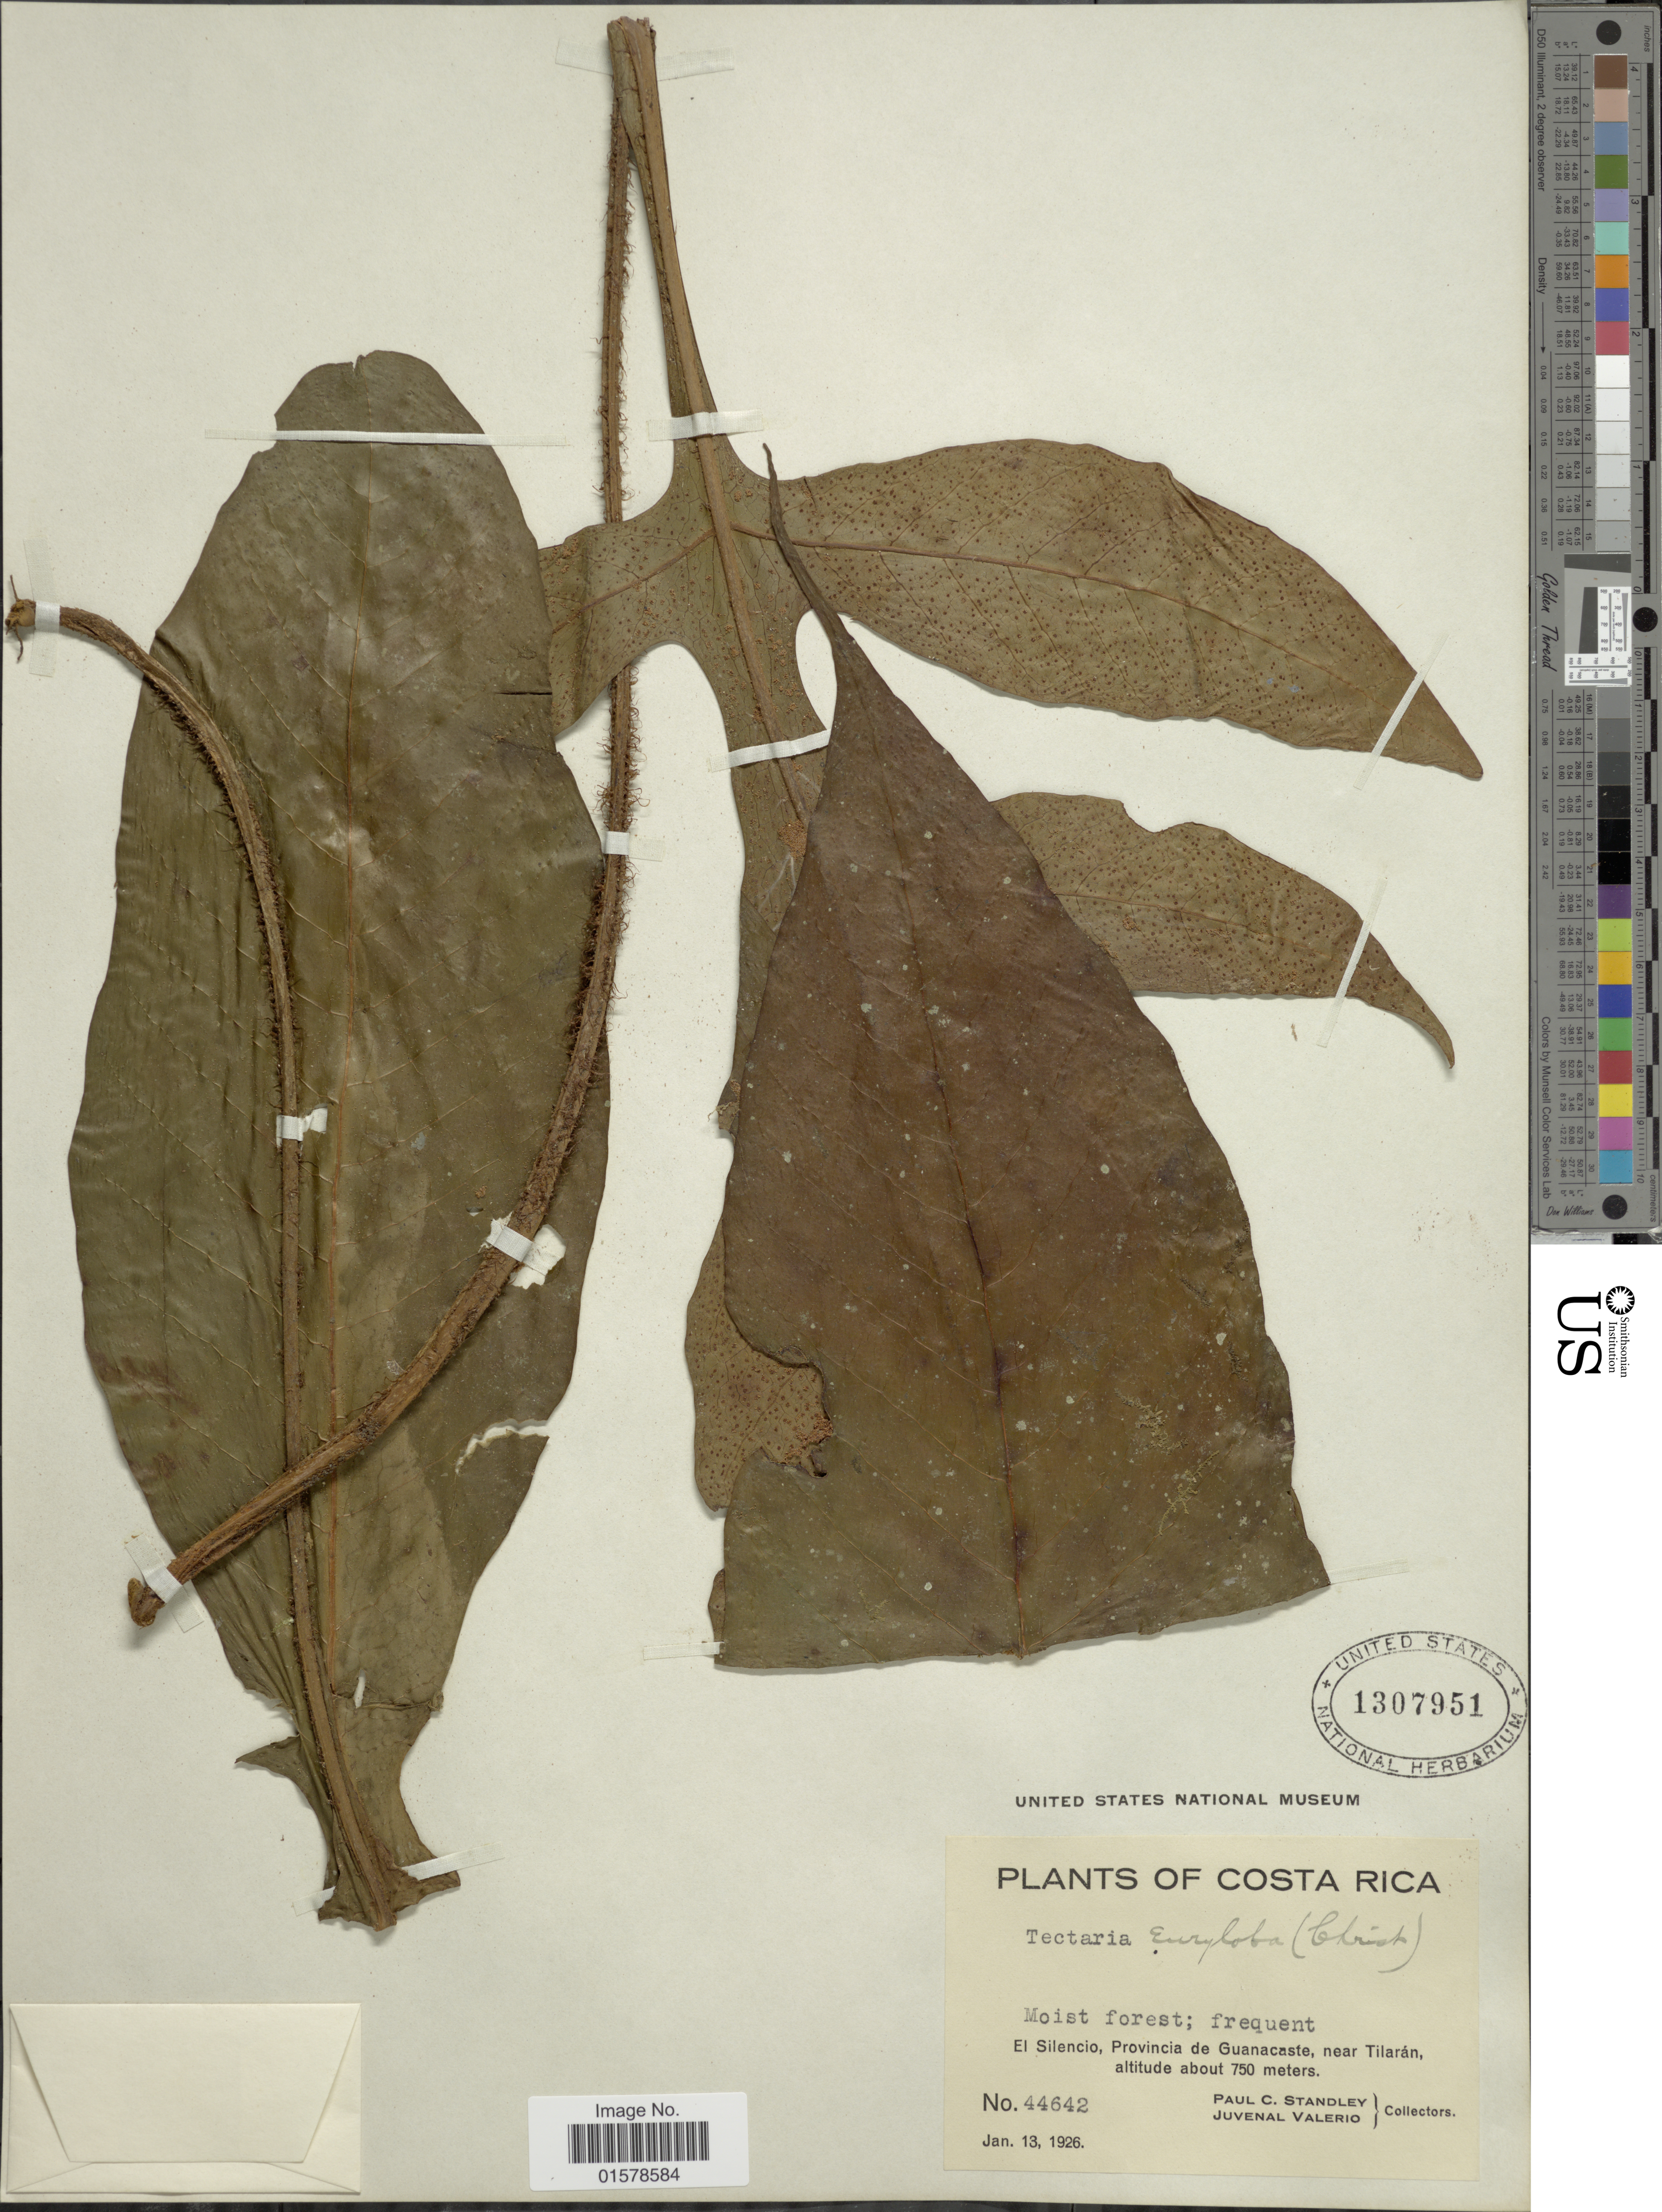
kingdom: Plantae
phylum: Tracheophyta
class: Polypodiopsida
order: Polypodiales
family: Tectariaceae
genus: Tectaria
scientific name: Tectaria nicotianifolia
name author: (Baker) C. Chr.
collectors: P. C. Standley & J. Valerio R.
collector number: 44642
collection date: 1926-01-13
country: Costa Rica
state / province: Guanacaste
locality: El silencio, Provincia de Guanacaste, near Tilaran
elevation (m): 750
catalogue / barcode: US 1307951